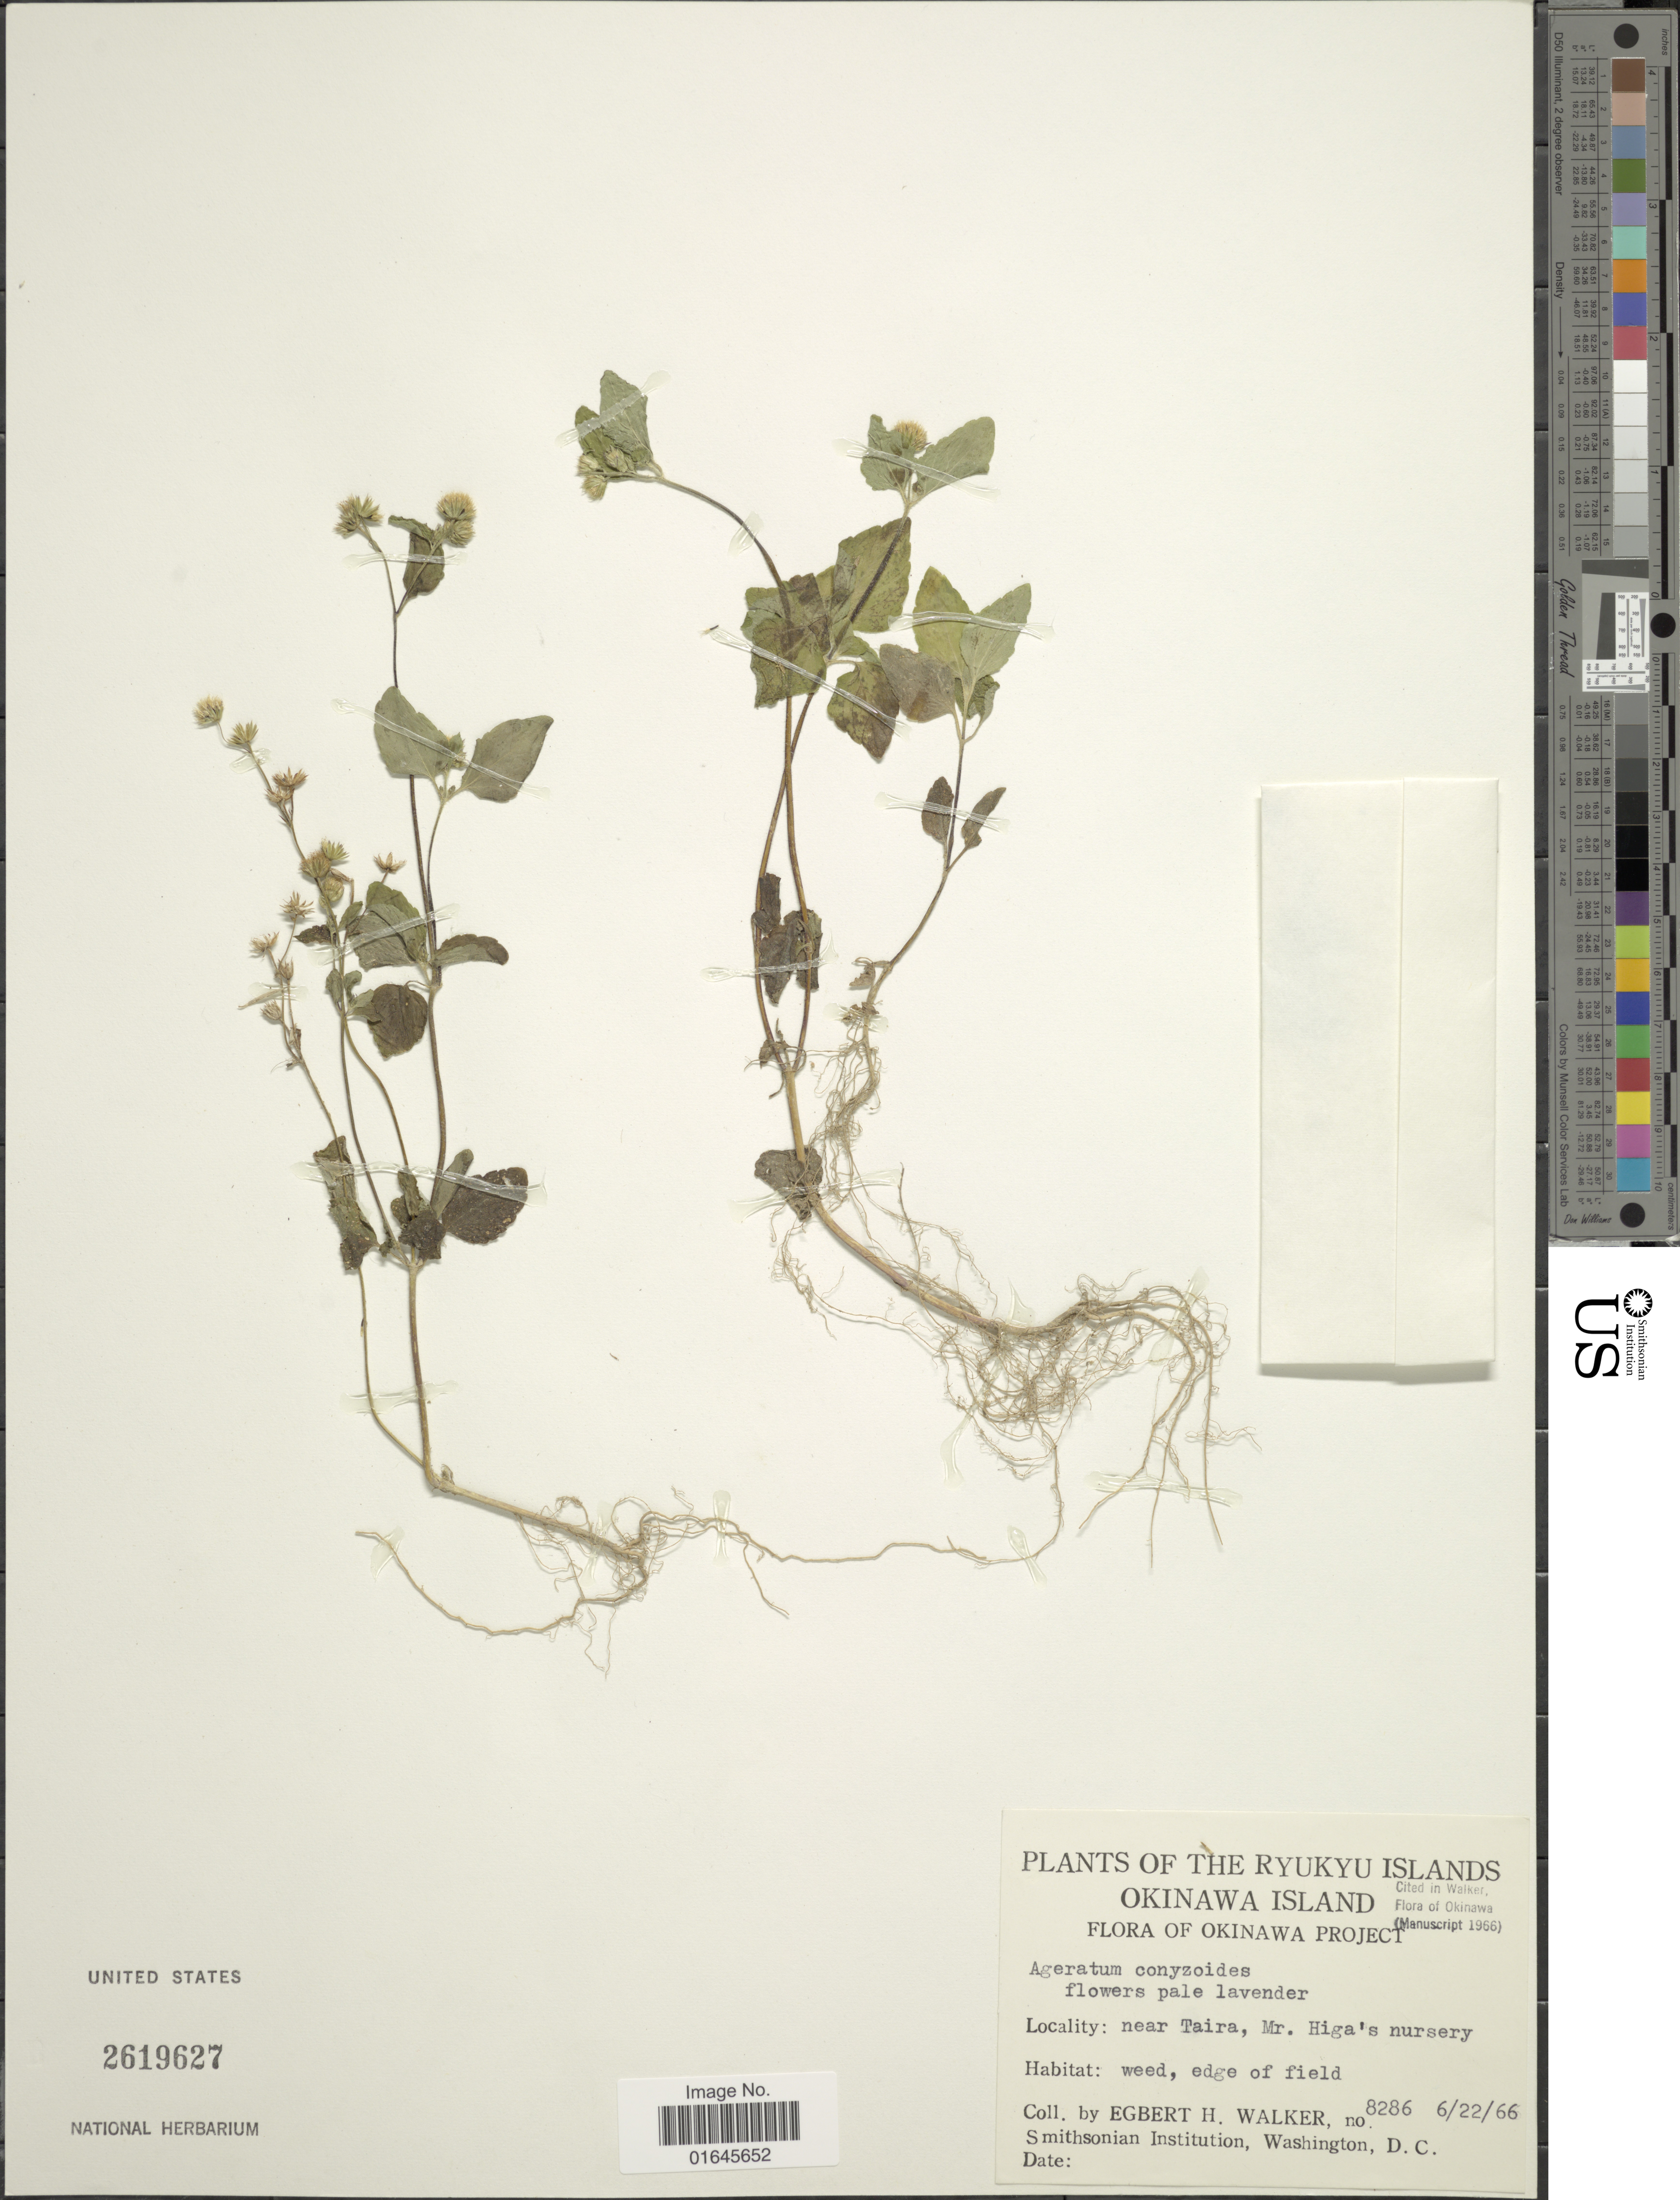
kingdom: Plantae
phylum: Tracheophyta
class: Magnoliopsida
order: Asterales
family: Asteraceae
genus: Ageratum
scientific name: Ageratum conyzoides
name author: L.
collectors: E. H. Walker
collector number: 8286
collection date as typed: Transcribed d/m/y: 22/6/66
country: Japan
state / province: Okinawa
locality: Ryukyu Islands, Okinawa Island, Okinawa Project, near Taira, Mr. Higa's nursery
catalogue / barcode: US 2619627